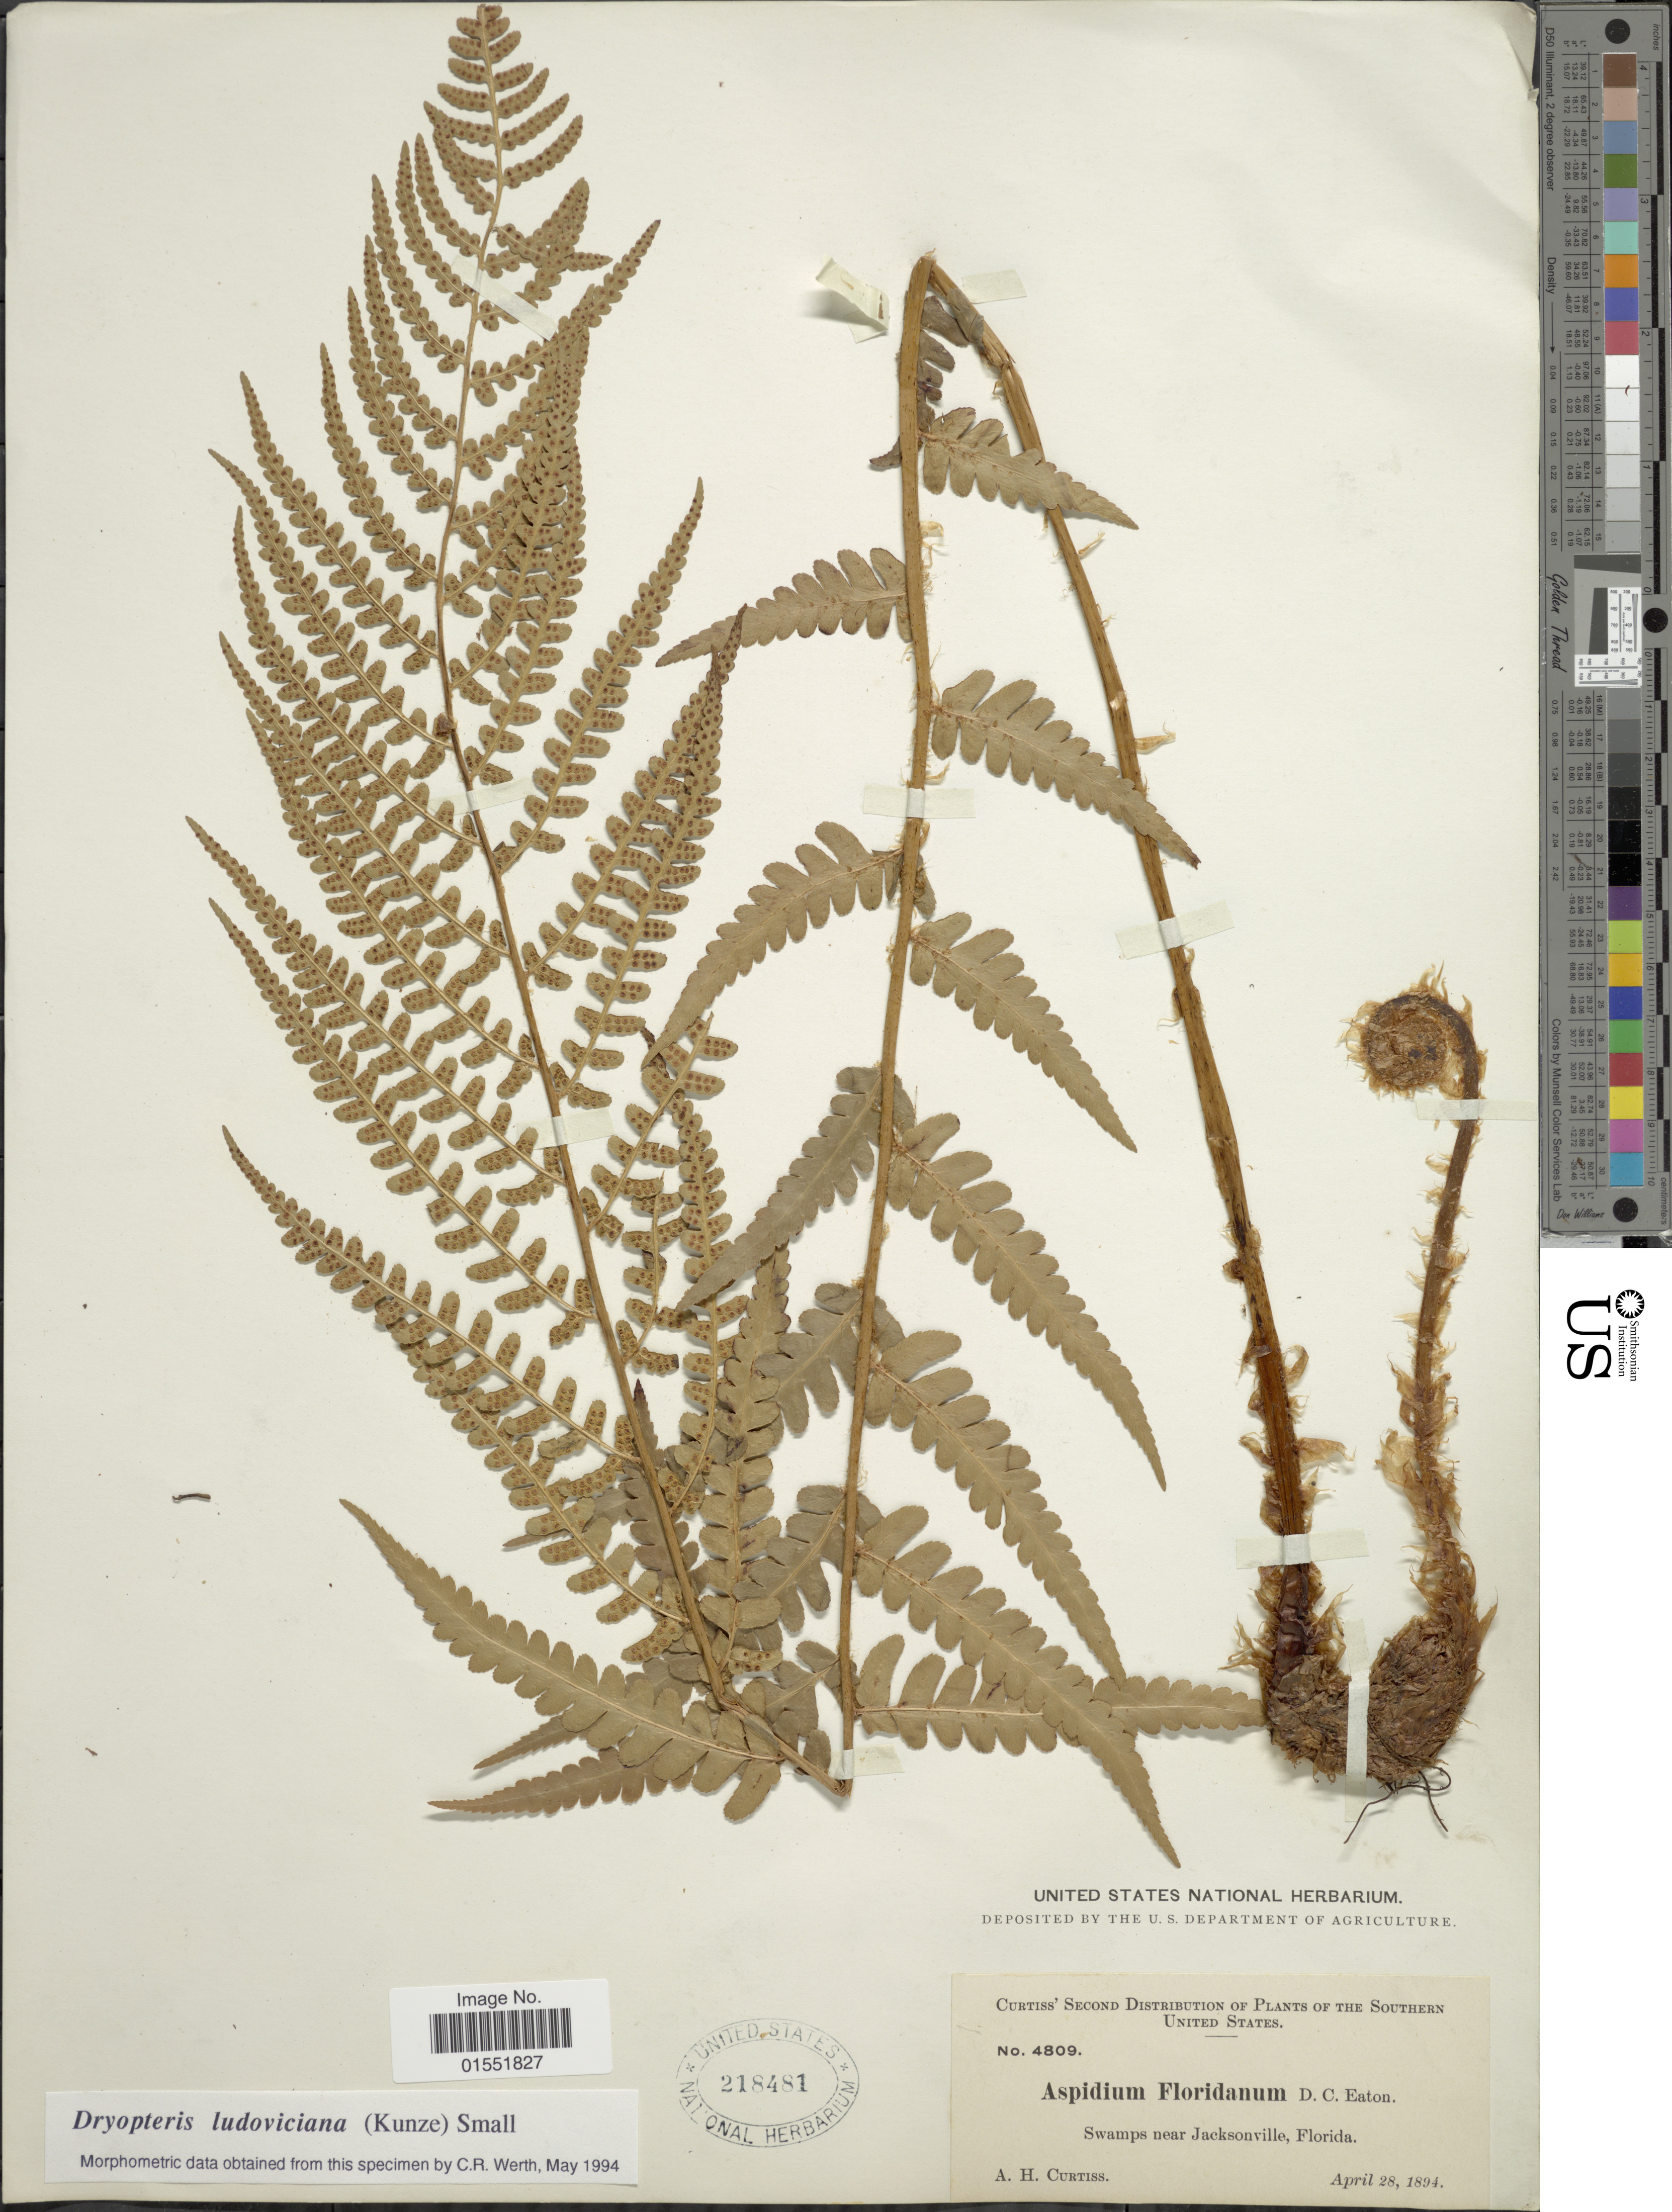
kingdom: Plantae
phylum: Tracheophyta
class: Polypodiopsida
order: Polypodiales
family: Dryopteridaceae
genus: Dryopteris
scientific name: Dryopteris ludoviciana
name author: (Kunze) Small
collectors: A. H. Curtiss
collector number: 4809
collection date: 1894-04-28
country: United States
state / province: Florida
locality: Southern United States. Swamps near Jacksonville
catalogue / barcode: US 218481